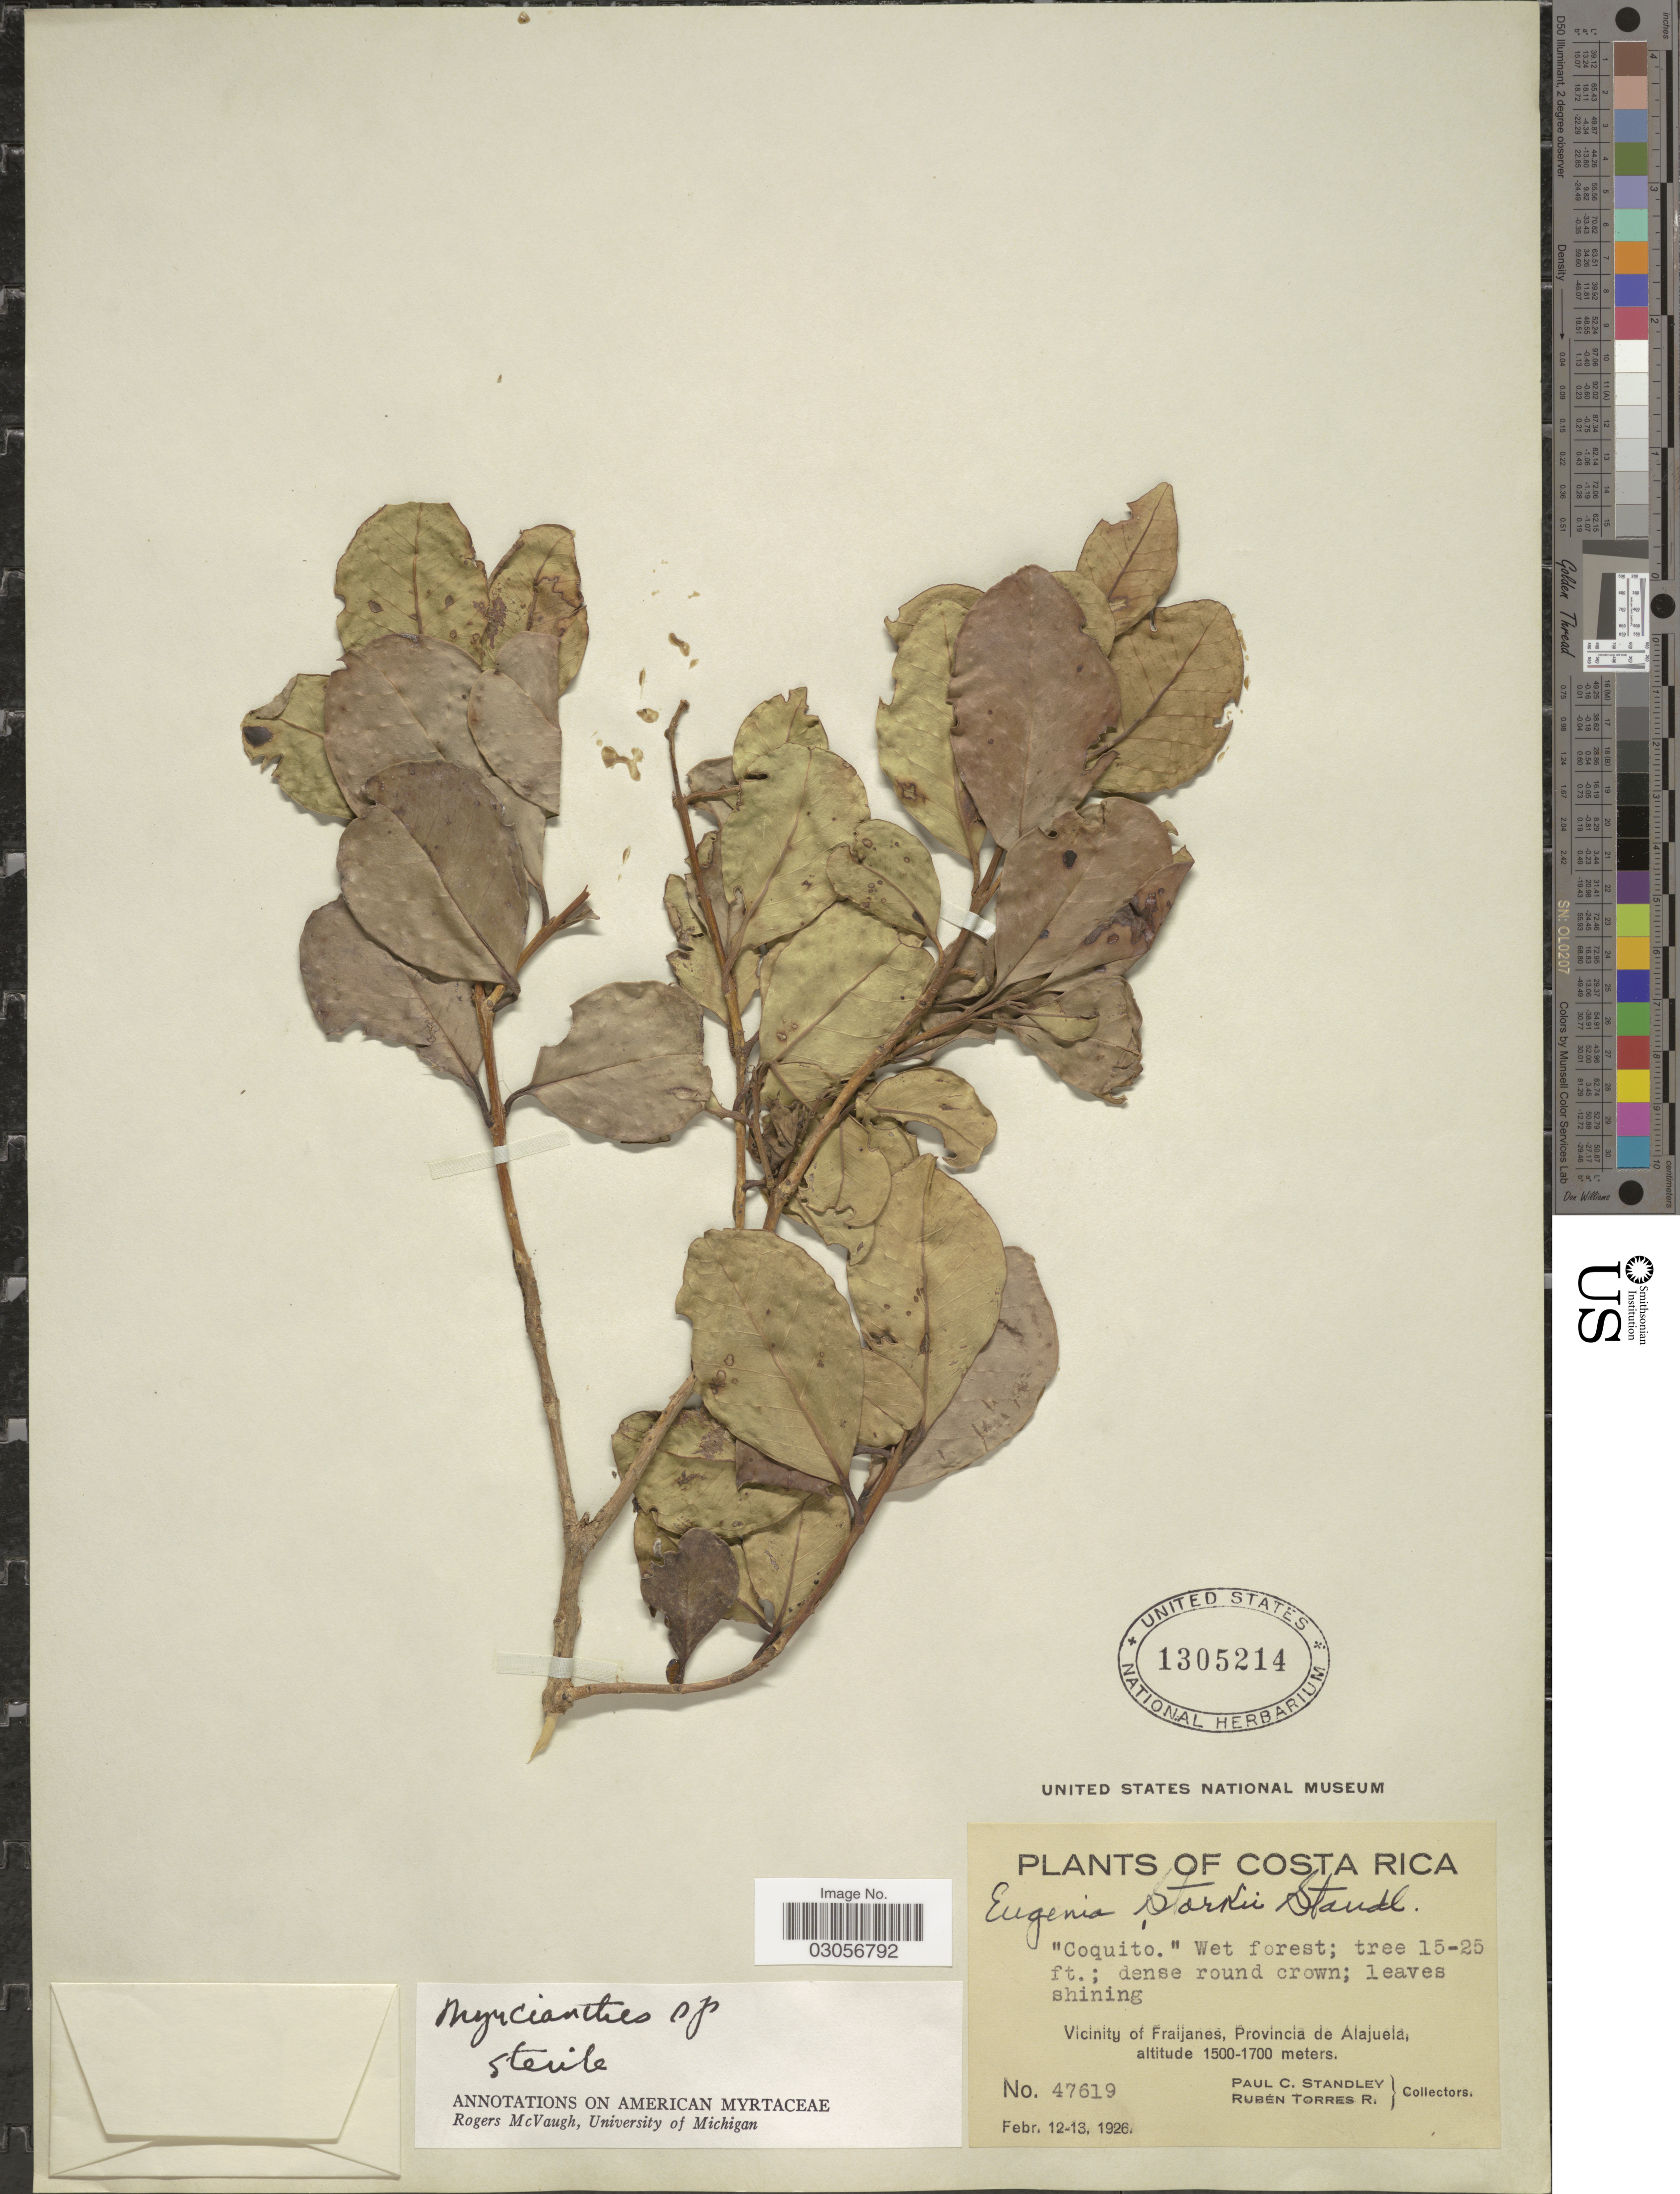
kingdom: Plantae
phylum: Tracheophyta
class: Magnoliopsida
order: Myrtales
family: Myrtaceae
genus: Myrcianthes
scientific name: Myrcianthes sp.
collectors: P. C. Standley & R. Torres Rojas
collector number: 47619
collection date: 1926-02-12/1926-02-13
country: Costa Rica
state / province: Alajuela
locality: Vicinity of Fraijanes.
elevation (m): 1500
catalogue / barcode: US 1305214